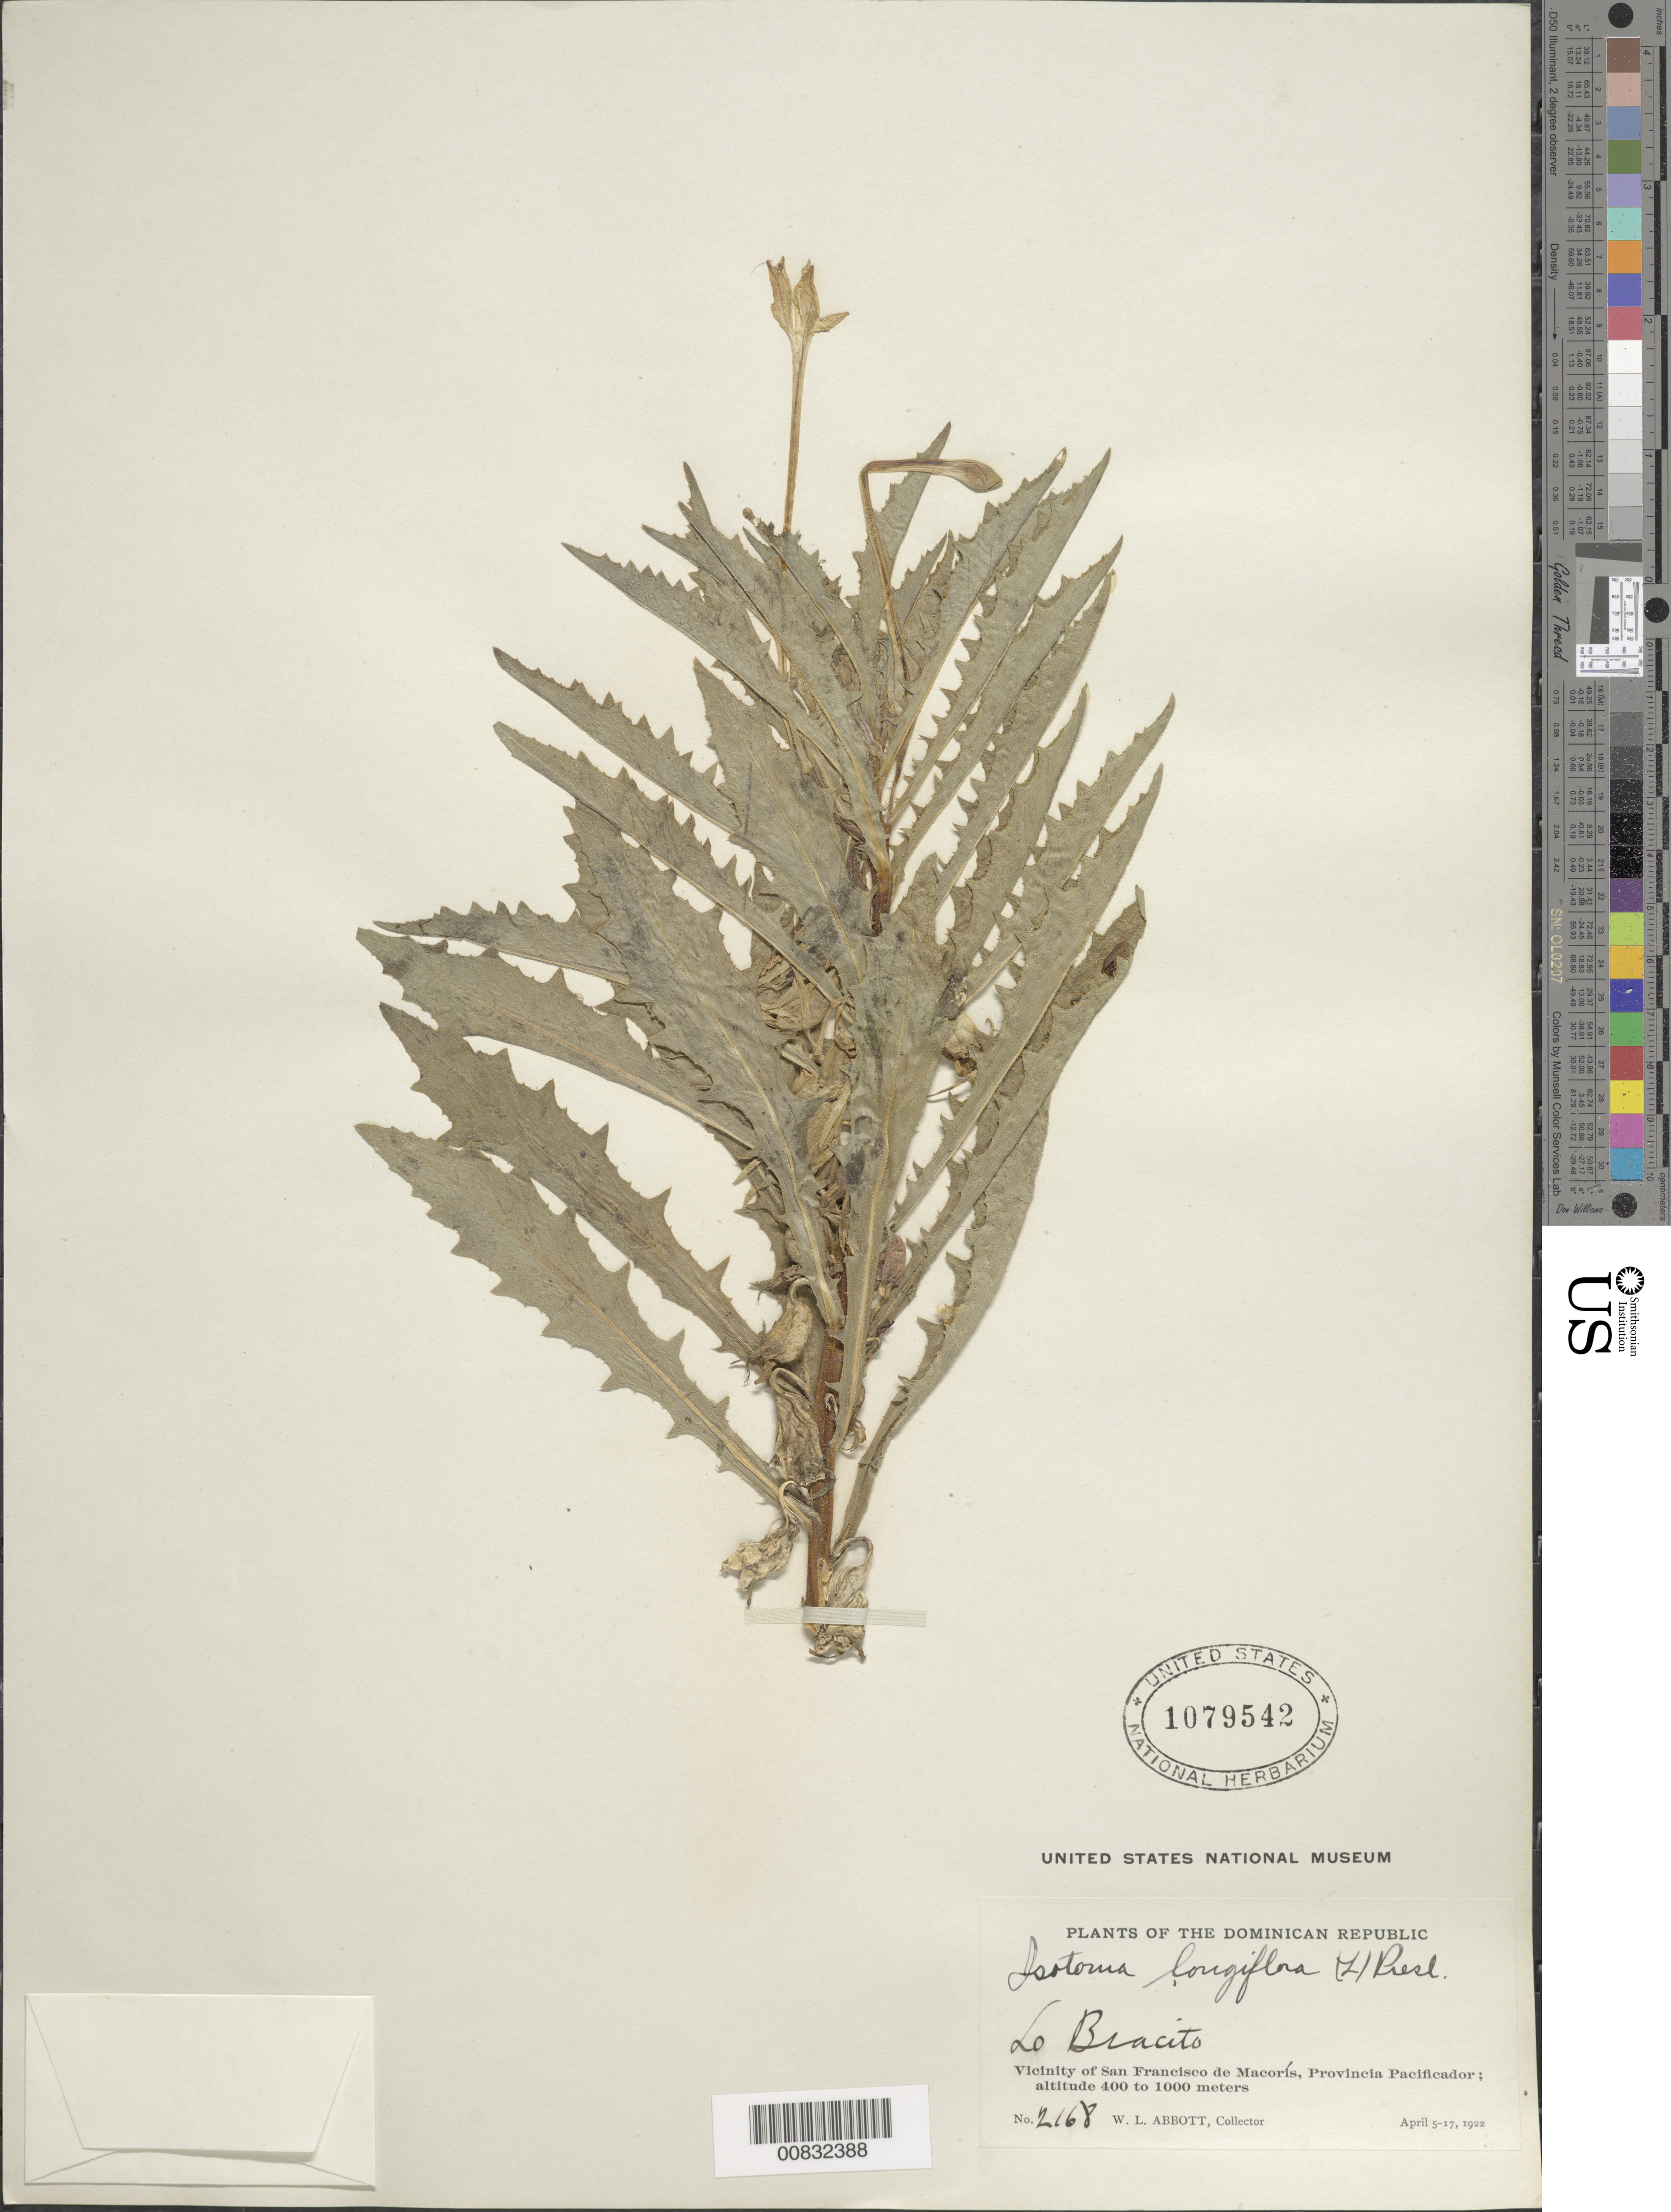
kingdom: Plantae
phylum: Tracheophyta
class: Magnoliopsida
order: Asterales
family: Campanulaceae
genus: Isotoma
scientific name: Isotoma longiflora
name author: (L.) C. Presl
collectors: W. L. Abbott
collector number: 2168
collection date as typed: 05 Apr 1922 to 17 Apr 1922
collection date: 1922-04-05/1922-04-17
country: Dominican Republic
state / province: Duarte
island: Hispaniola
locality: Vicinity of San Francisco de Macorís, Lo Bracito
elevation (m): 400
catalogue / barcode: US 1079542